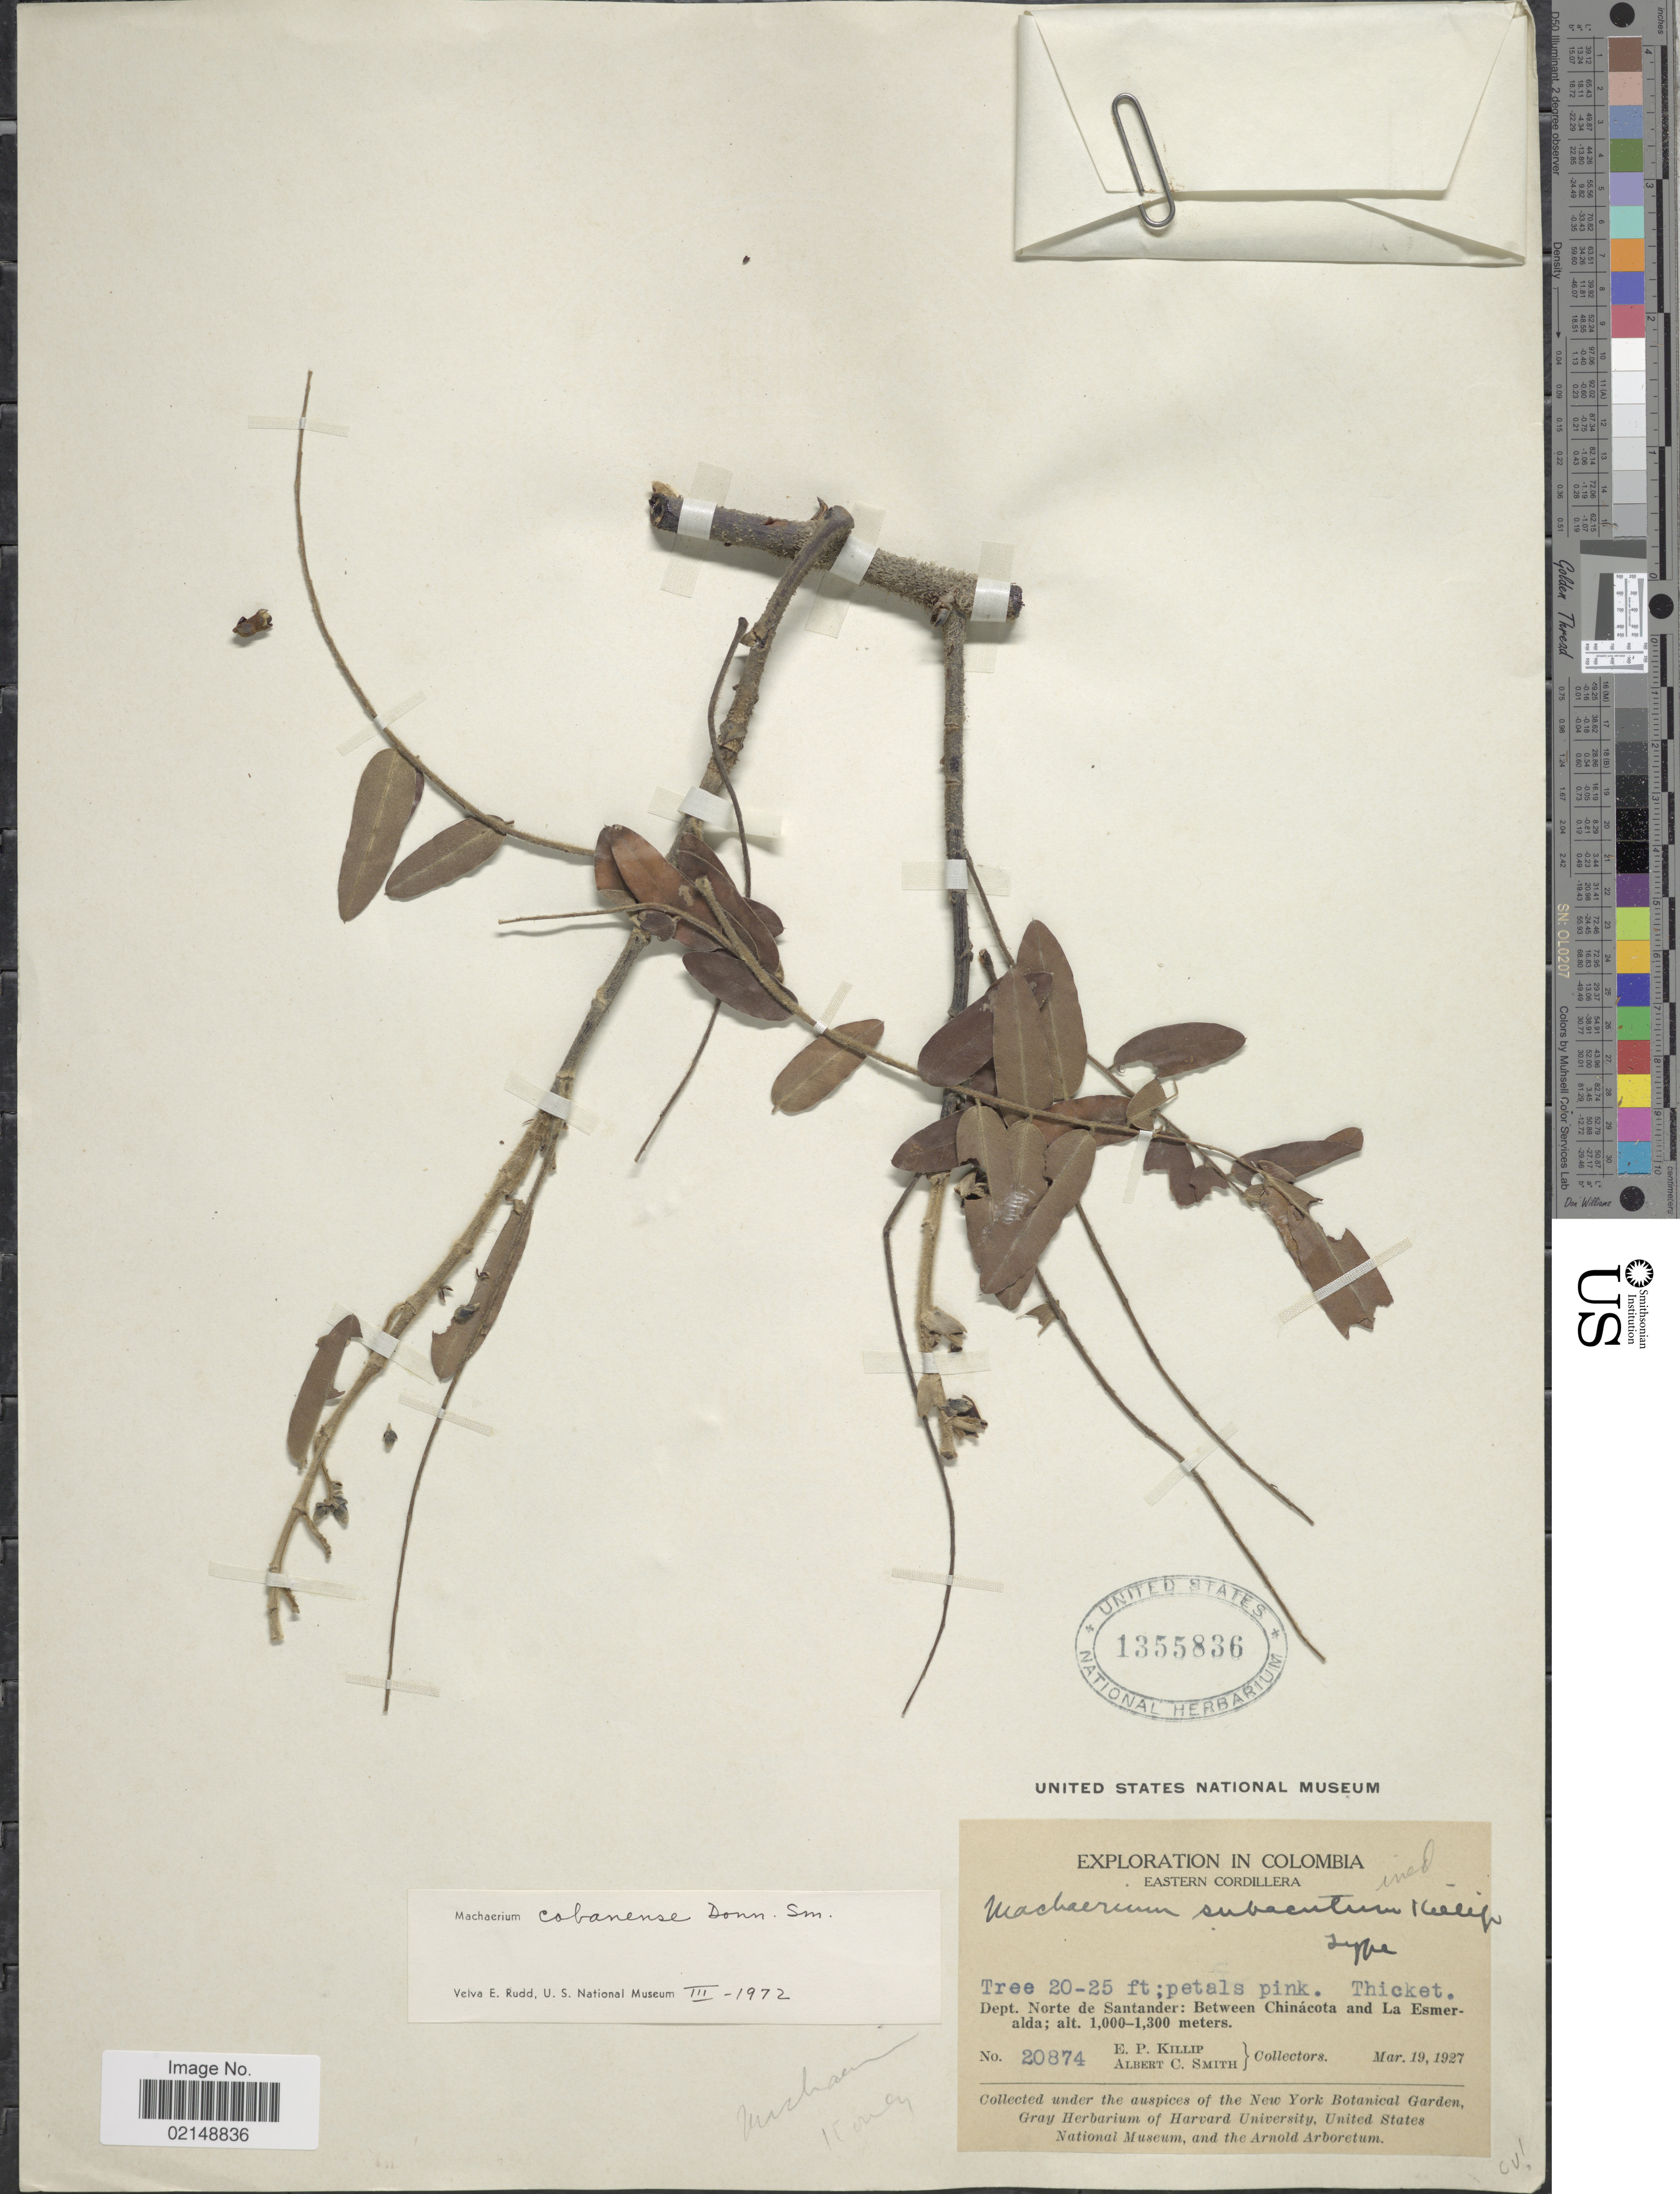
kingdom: Plantae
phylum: Tracheophyta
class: Magnoliopsida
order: Fabales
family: Fabaceae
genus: Machaerium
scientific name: Machaerium cobanense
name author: Donn. Sm.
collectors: E. P. Killip & A. C. Smith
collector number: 20874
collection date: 1927-03-19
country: Colombia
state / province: Norte de Santander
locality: Eastern Cordillera. Between Chinacota and La Esmeralda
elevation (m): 1000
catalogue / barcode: US 1355836